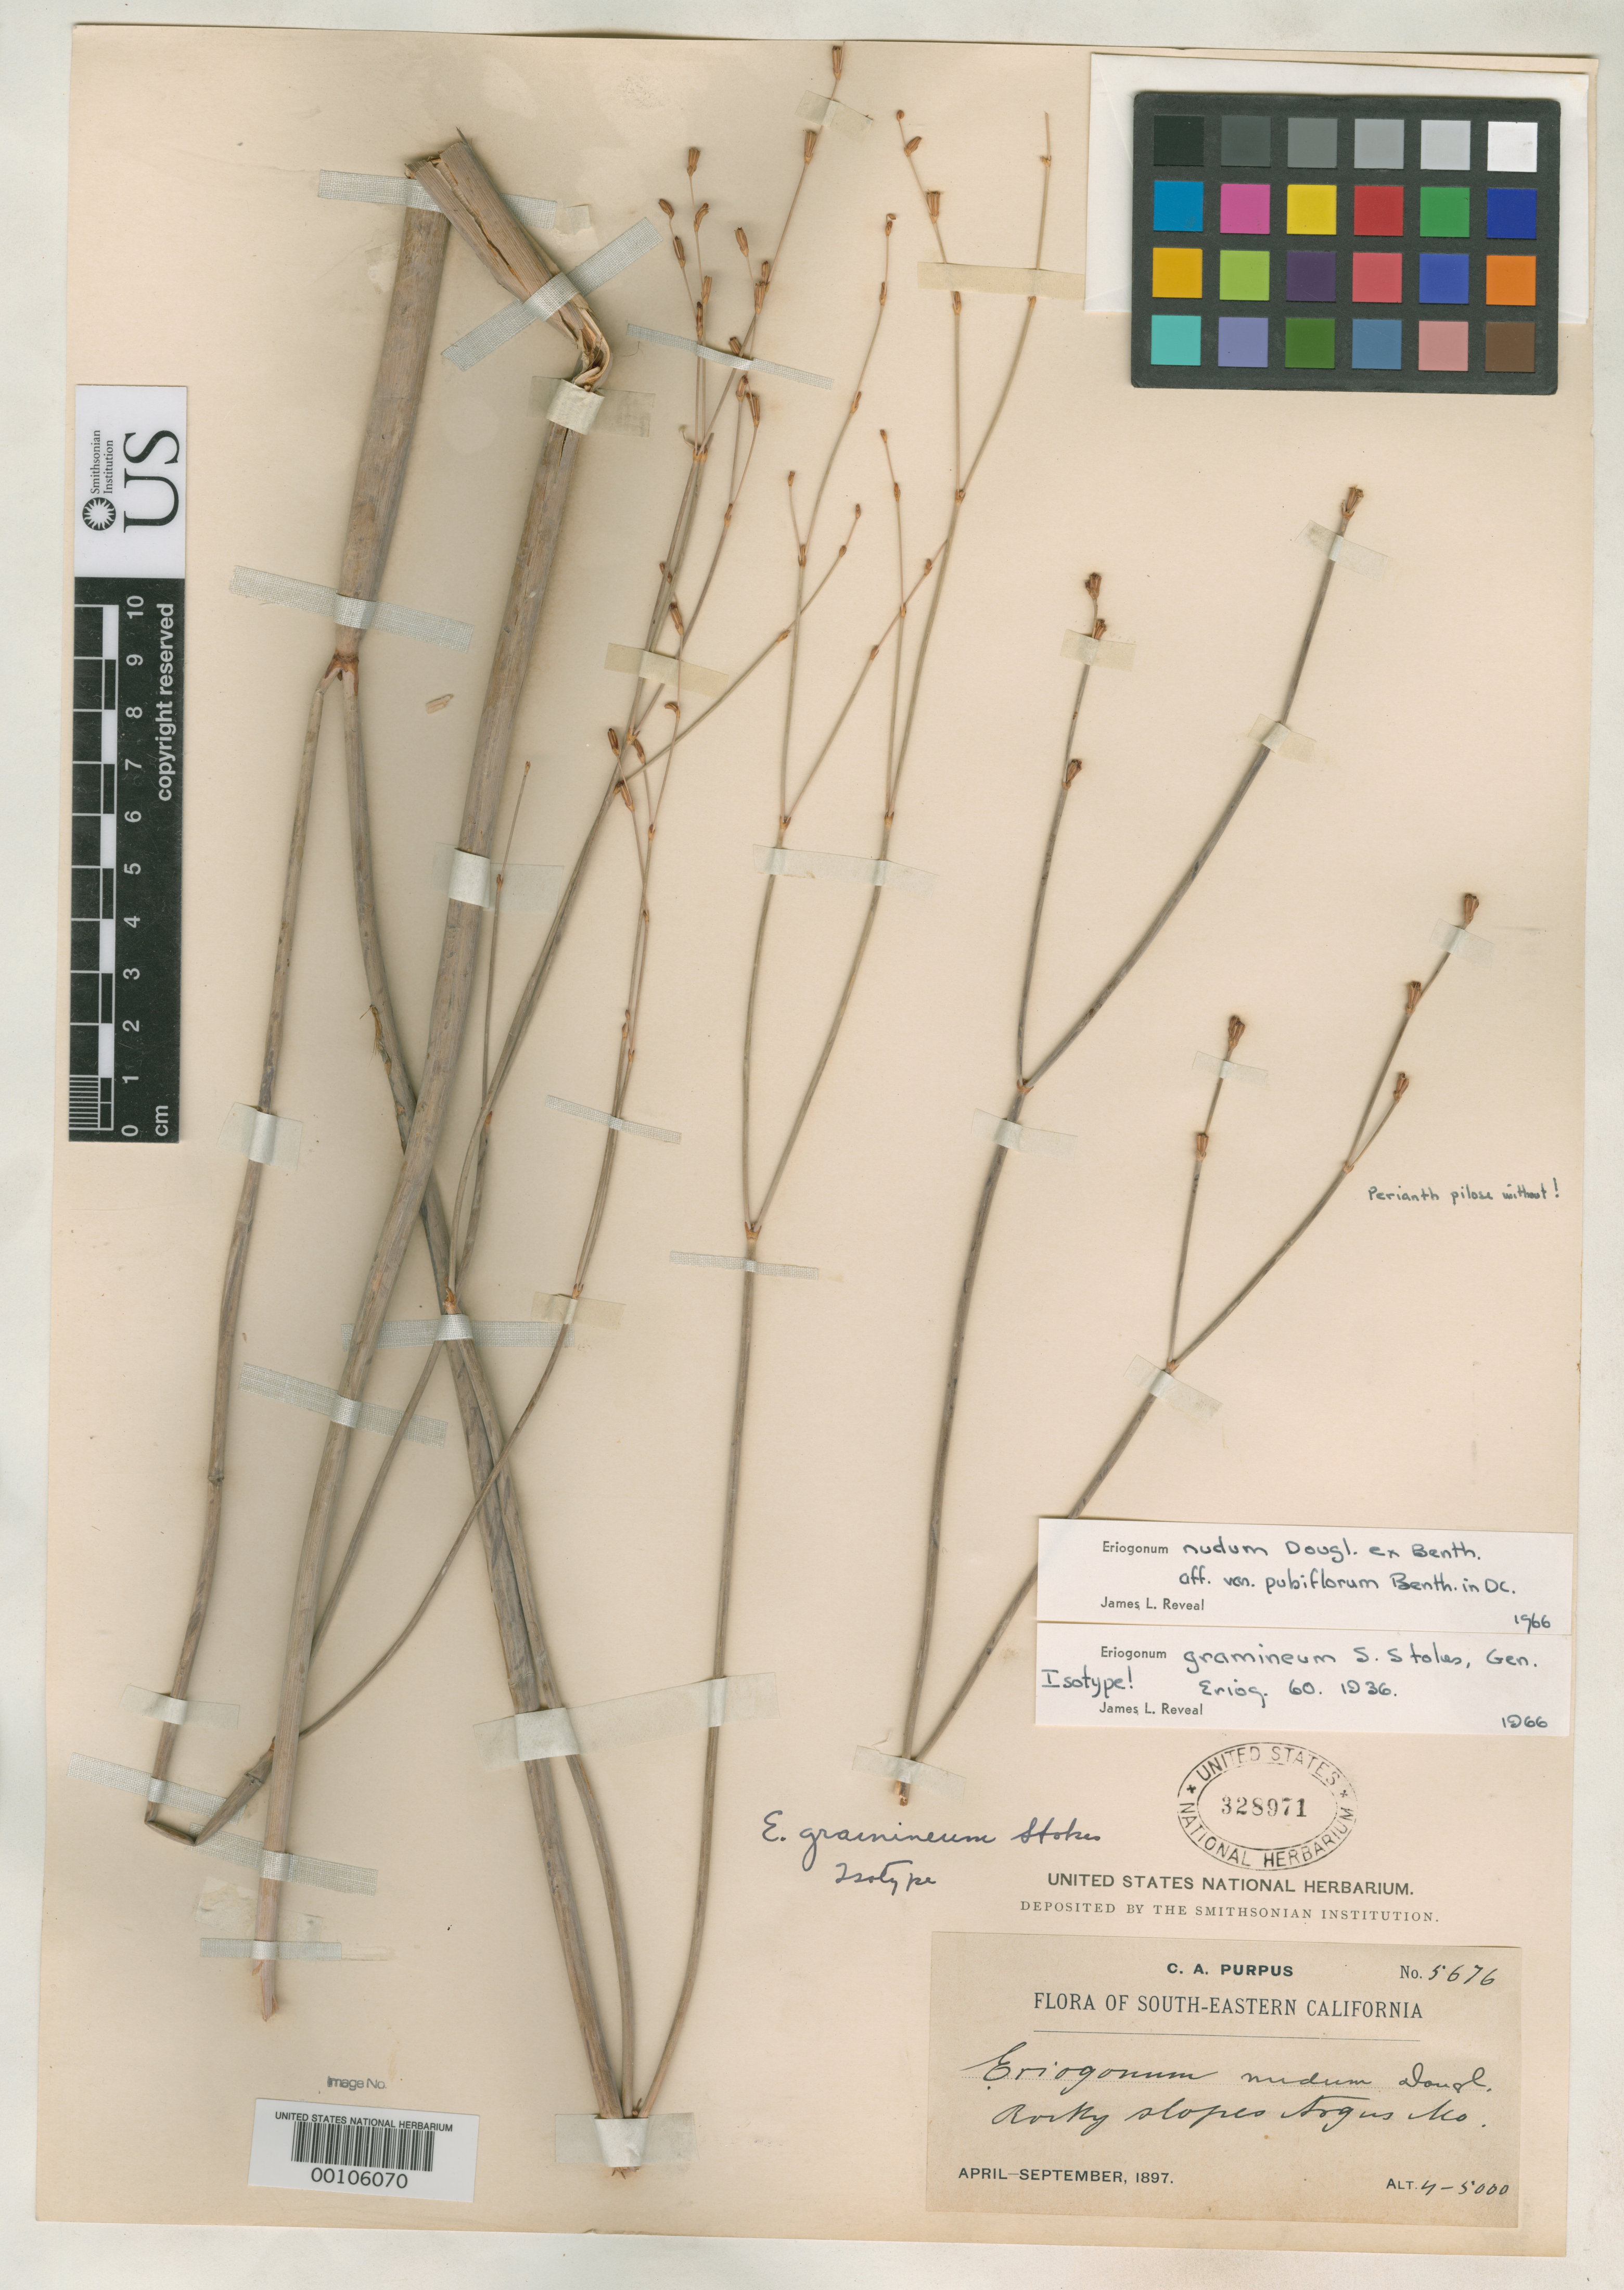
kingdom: Plantae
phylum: Tracheophyta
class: Magnoliopsida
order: Caryophyllales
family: Polygonaceae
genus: Eriogonum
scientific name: Eriogonum gramineum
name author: S. Stokes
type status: Isotype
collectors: C. A. Purpus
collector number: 5676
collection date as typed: Apr 1897 to -- Sep 1897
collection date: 1897-04/1897-09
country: United States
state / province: California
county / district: Inyo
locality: Argus Mts.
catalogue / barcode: US 328971